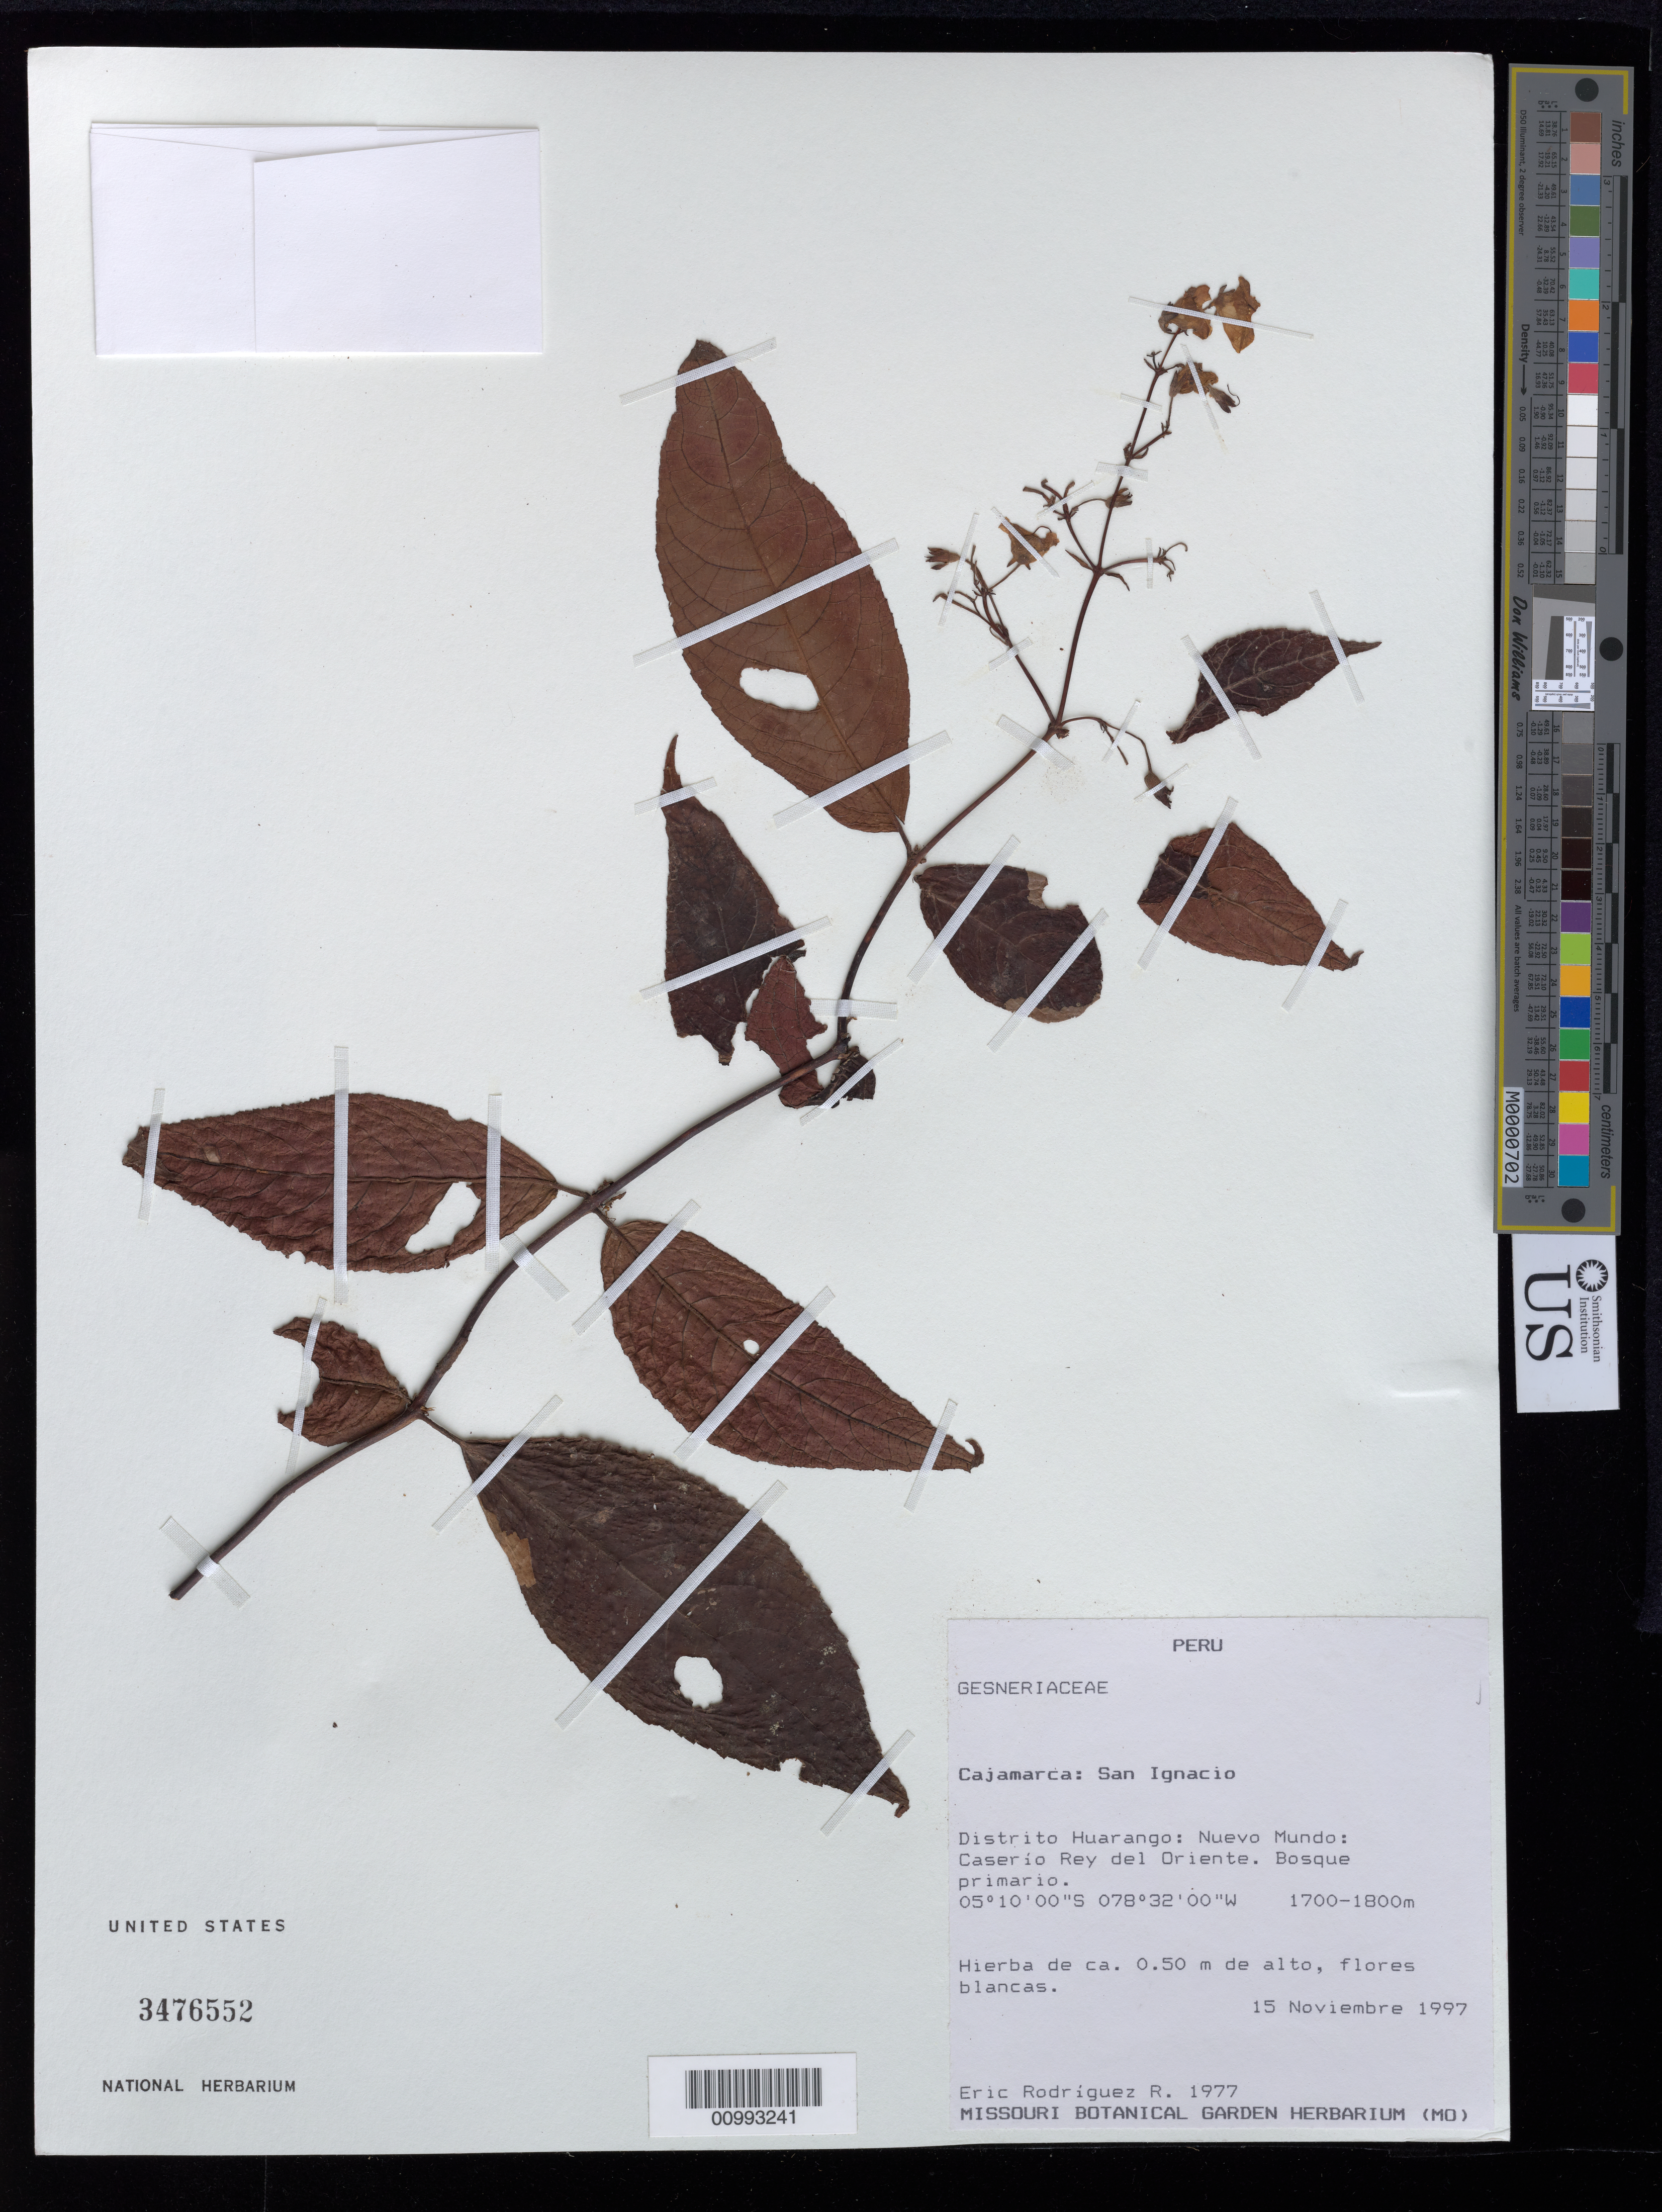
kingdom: Plantae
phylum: Tracheophyta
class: Magnoliopsida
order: Lamiales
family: Gesneriaceae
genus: Monopyle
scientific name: Monopyle sp.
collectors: E. Rodríguez R.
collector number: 1977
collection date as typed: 15 Nov 1997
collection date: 1997-11-15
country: Peru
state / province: Cajamarca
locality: Cajamarca: San Ignacio. Distrito Huranango: Nuevo Mundo: Caserío Rey del Oriente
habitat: Bosque primario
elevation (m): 1700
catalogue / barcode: US 3476552